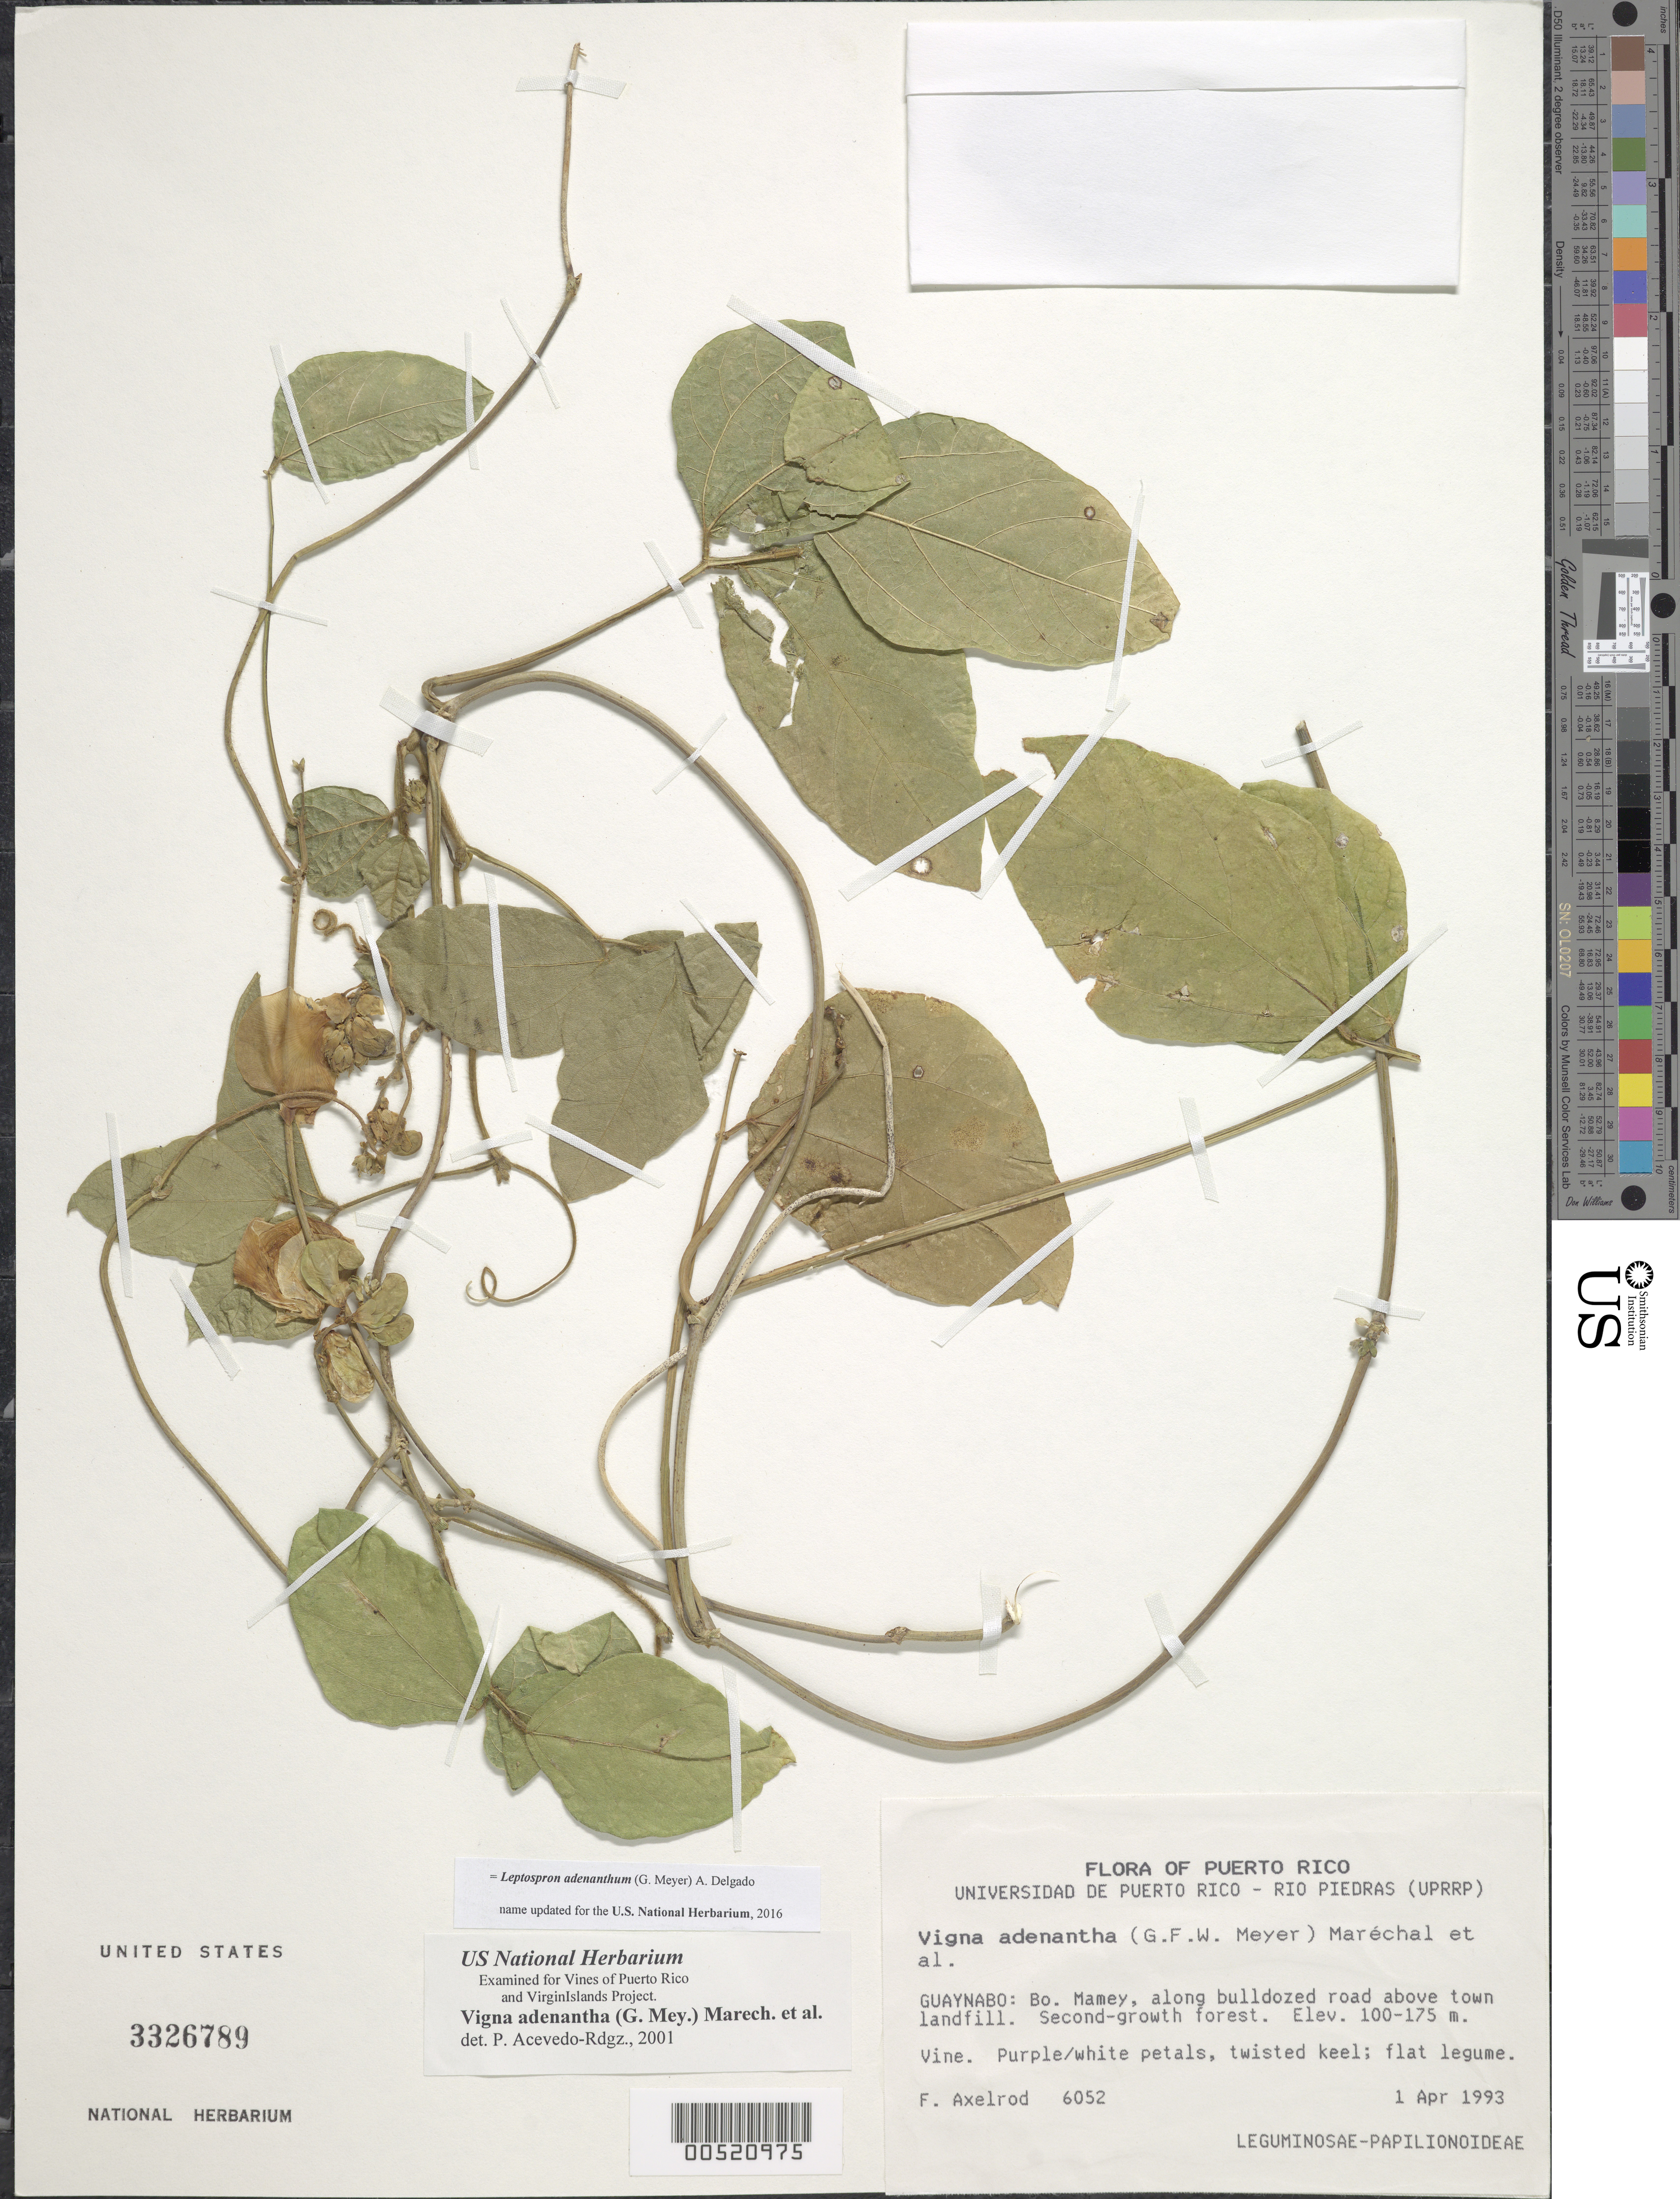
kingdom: Plantae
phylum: Tracheophyta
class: Magnoliopsida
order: Fabales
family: Fabaceae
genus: Leptospron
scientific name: Leptospron adenanthum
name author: (G. Mey.) A. Delgado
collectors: F. S. Axelrod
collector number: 6052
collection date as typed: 01 Apr 1993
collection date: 1993-04-01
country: Puerto Rico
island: Greater Antilles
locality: Guaynabo: Bo. Mamey, along bulldozed road above town landfill.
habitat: Second-growth forest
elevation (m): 100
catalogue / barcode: US 3326789